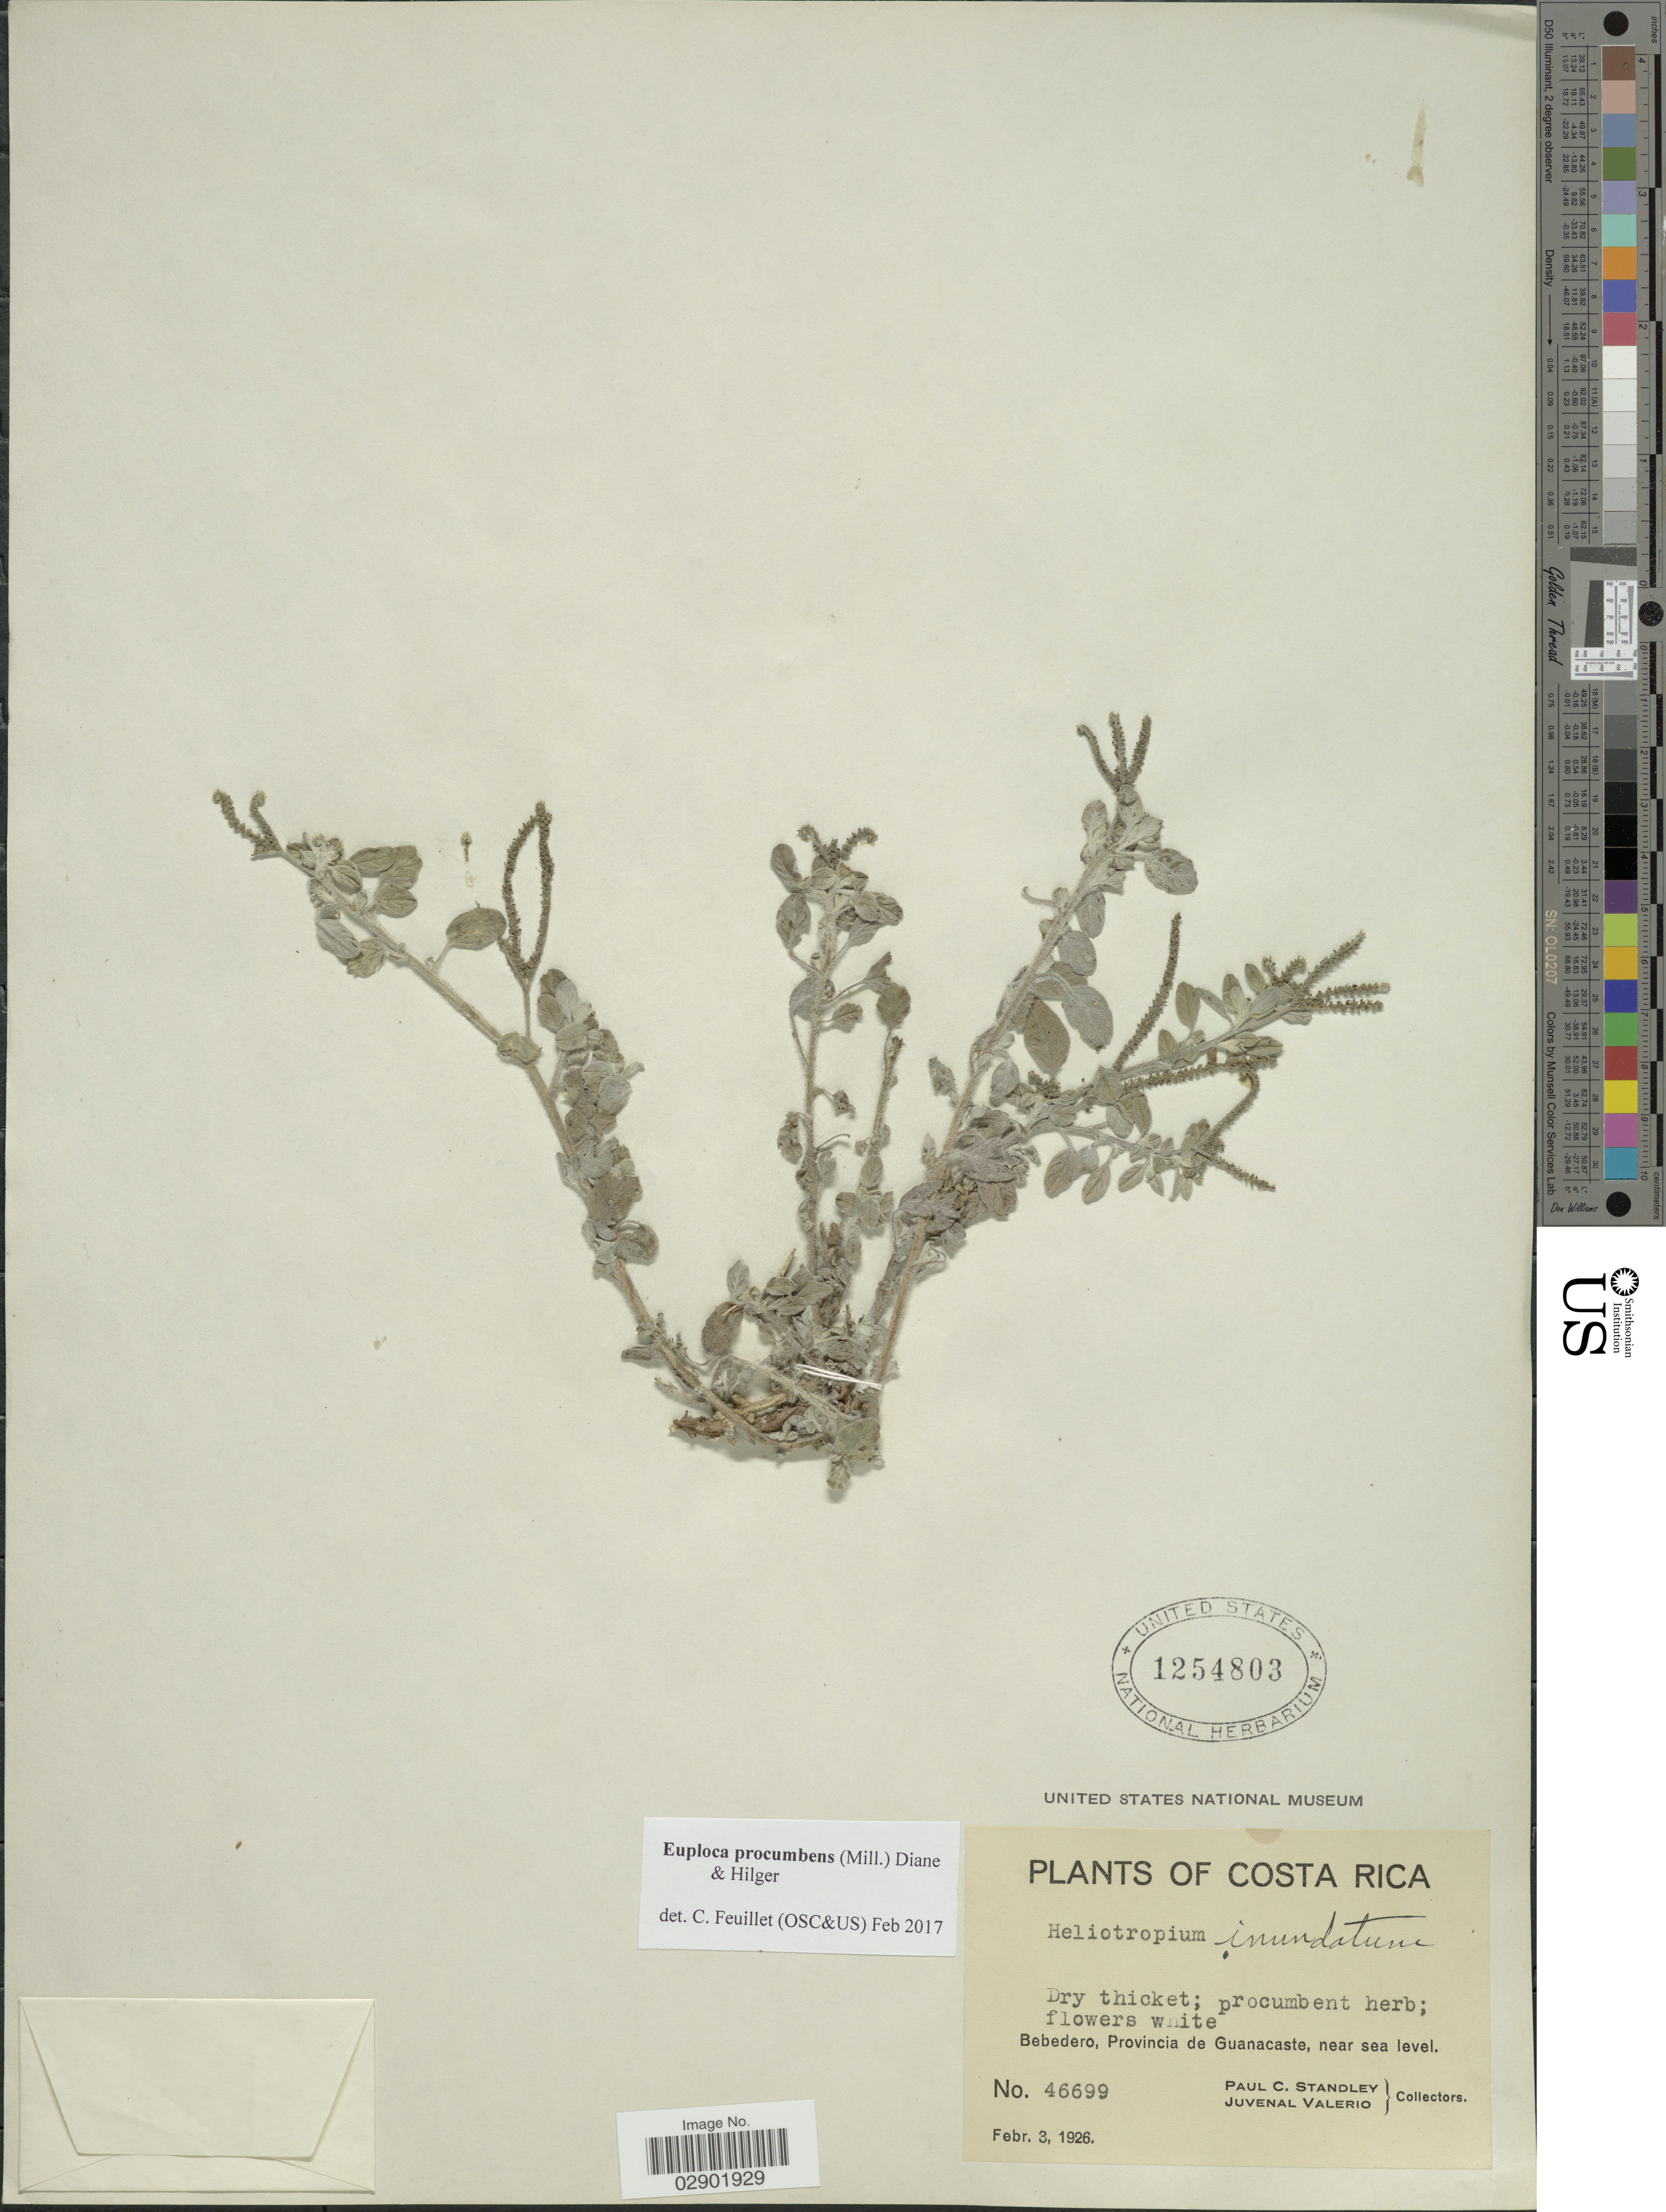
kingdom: Plantae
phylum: Tracheophyta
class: Magnoliopsida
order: Boraginales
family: Heliotropiaceae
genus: Euploca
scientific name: Euploca procumbens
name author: (Mill.) Diane & Hilger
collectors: P. C. Standley & J. Valerio R.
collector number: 46699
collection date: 1926-02-03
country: Costa Rica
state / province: Guanacaste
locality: Bebedero.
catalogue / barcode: US 1254803